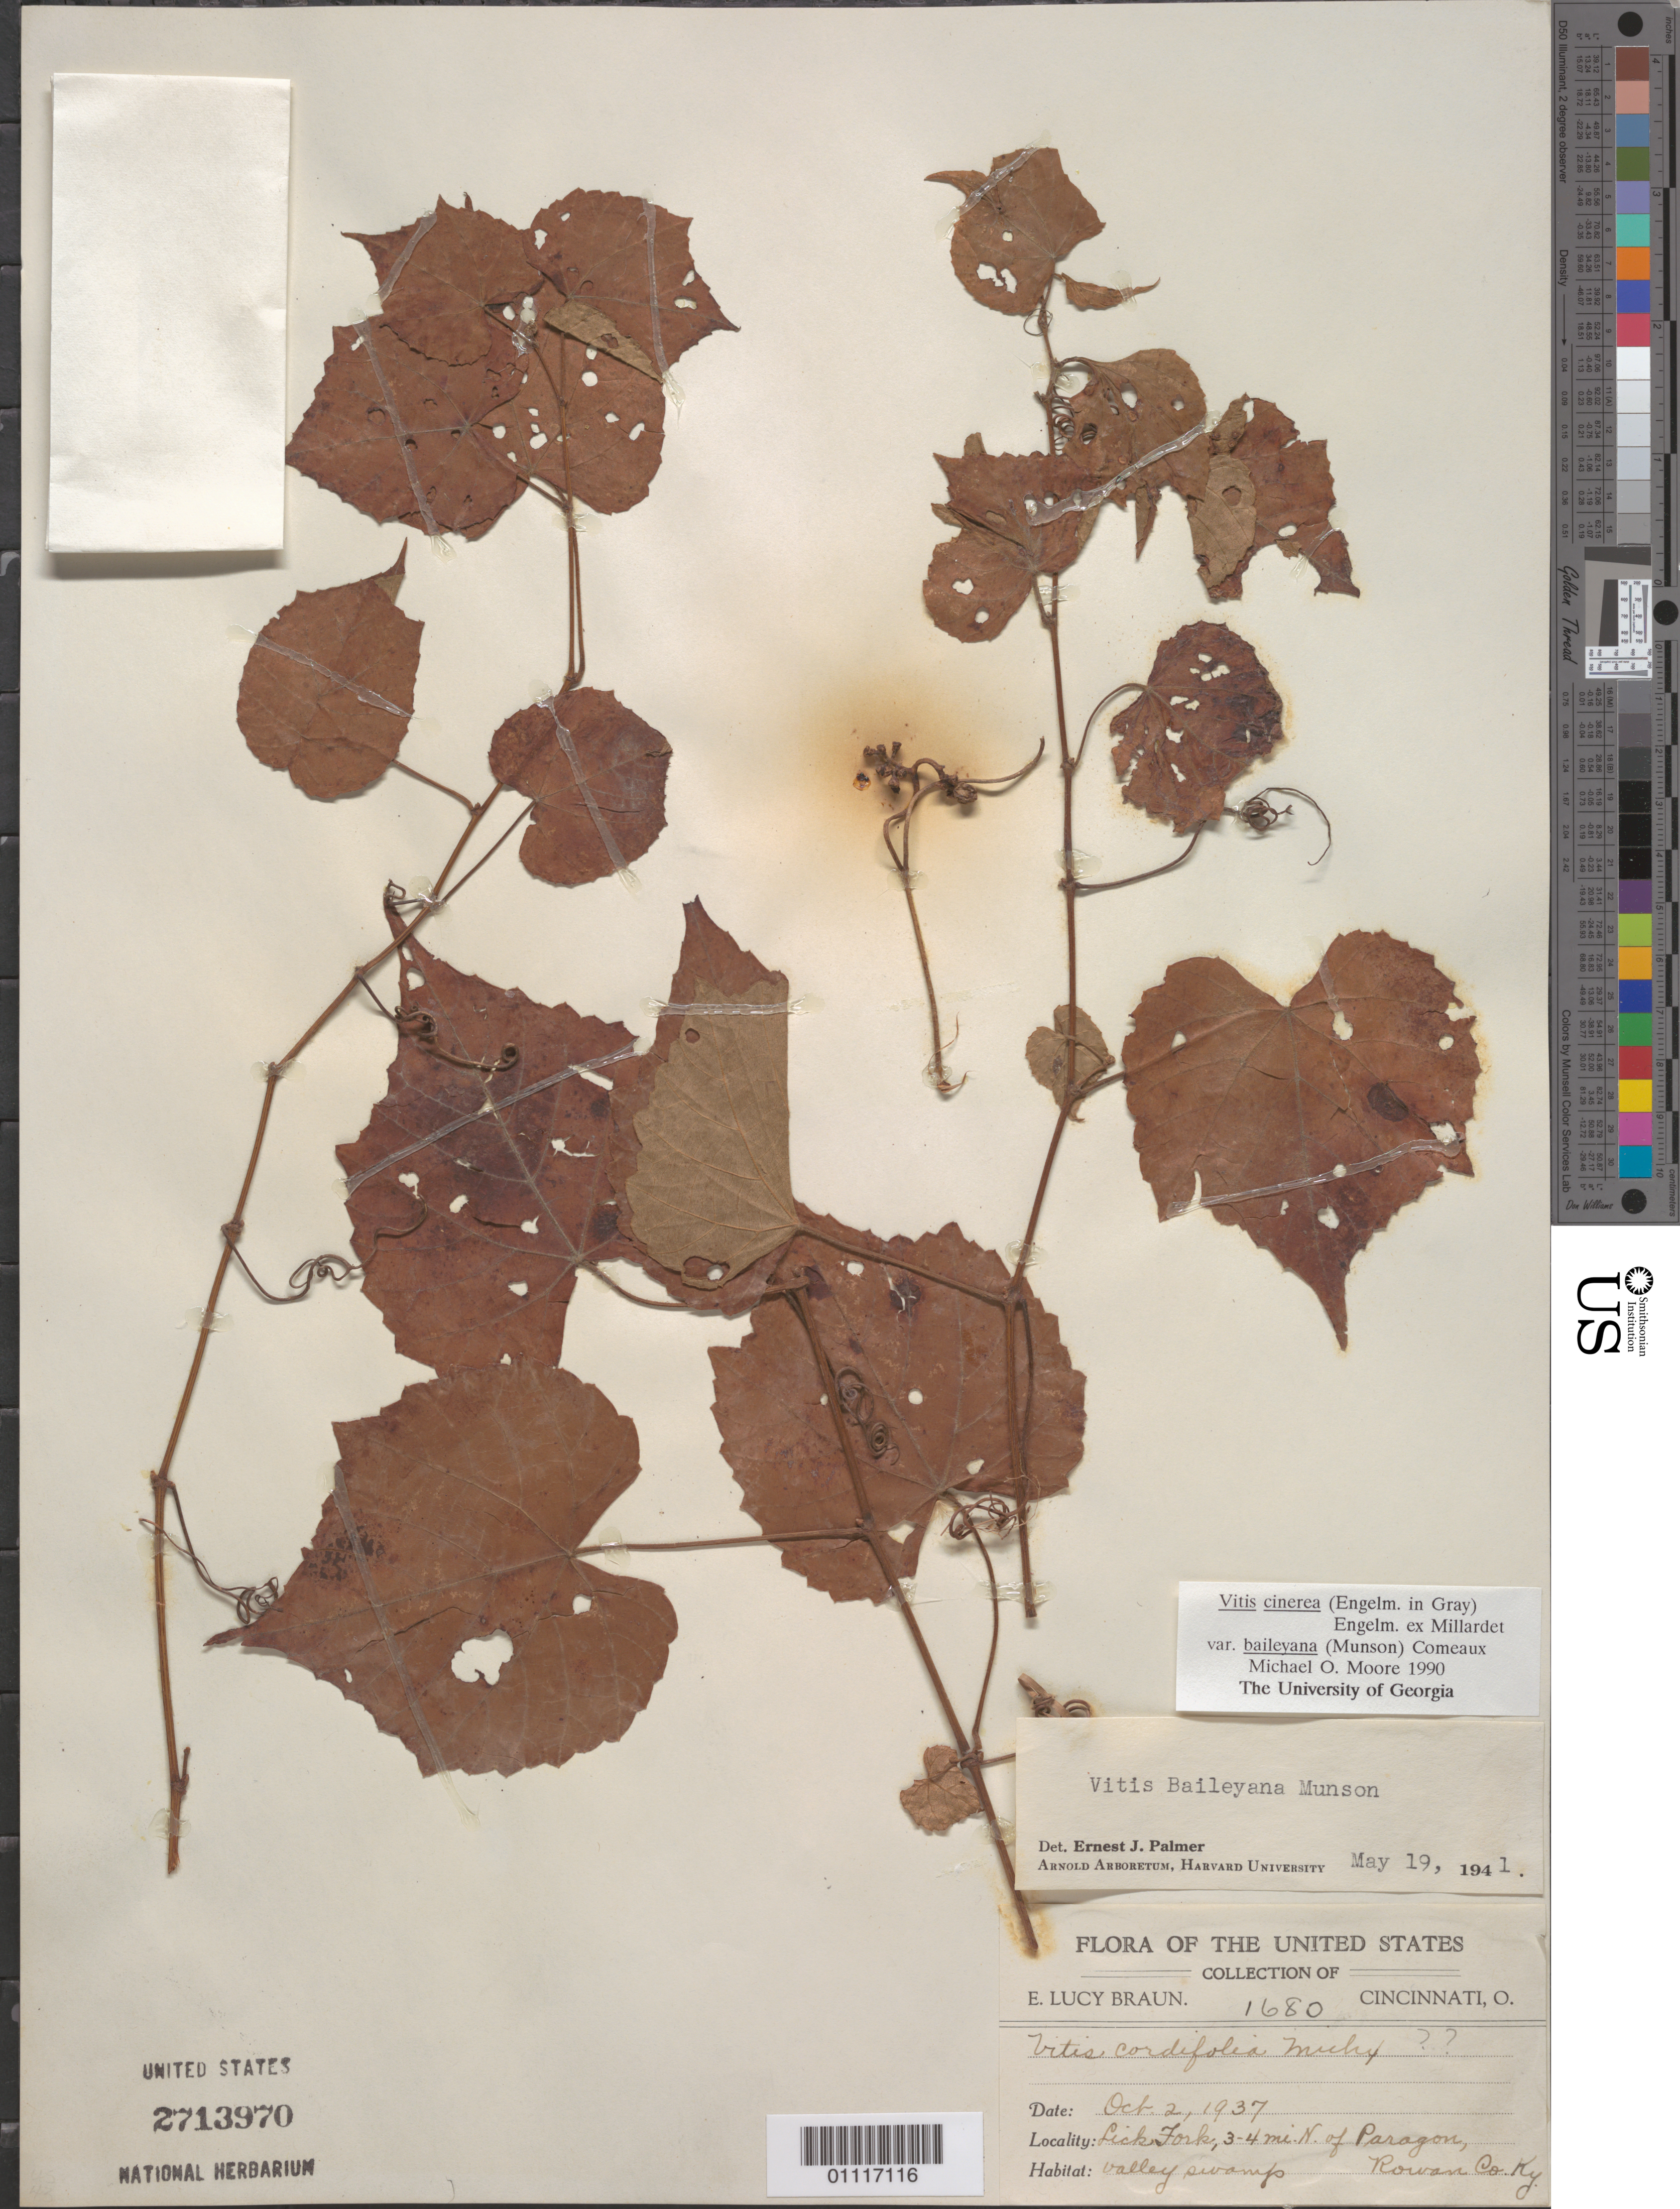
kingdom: Plantae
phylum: Tracheophyta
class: Magnoliopsida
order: Vitales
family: Vitaceae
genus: Vitis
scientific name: Vitis cinerea var. baileyana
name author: (Munson) Comeaux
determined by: Moore, M. O.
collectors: E. J. Palmer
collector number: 1680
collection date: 1937-10-02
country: United States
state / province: Kentucky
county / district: Rowan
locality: Valley swamp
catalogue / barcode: US 2713970